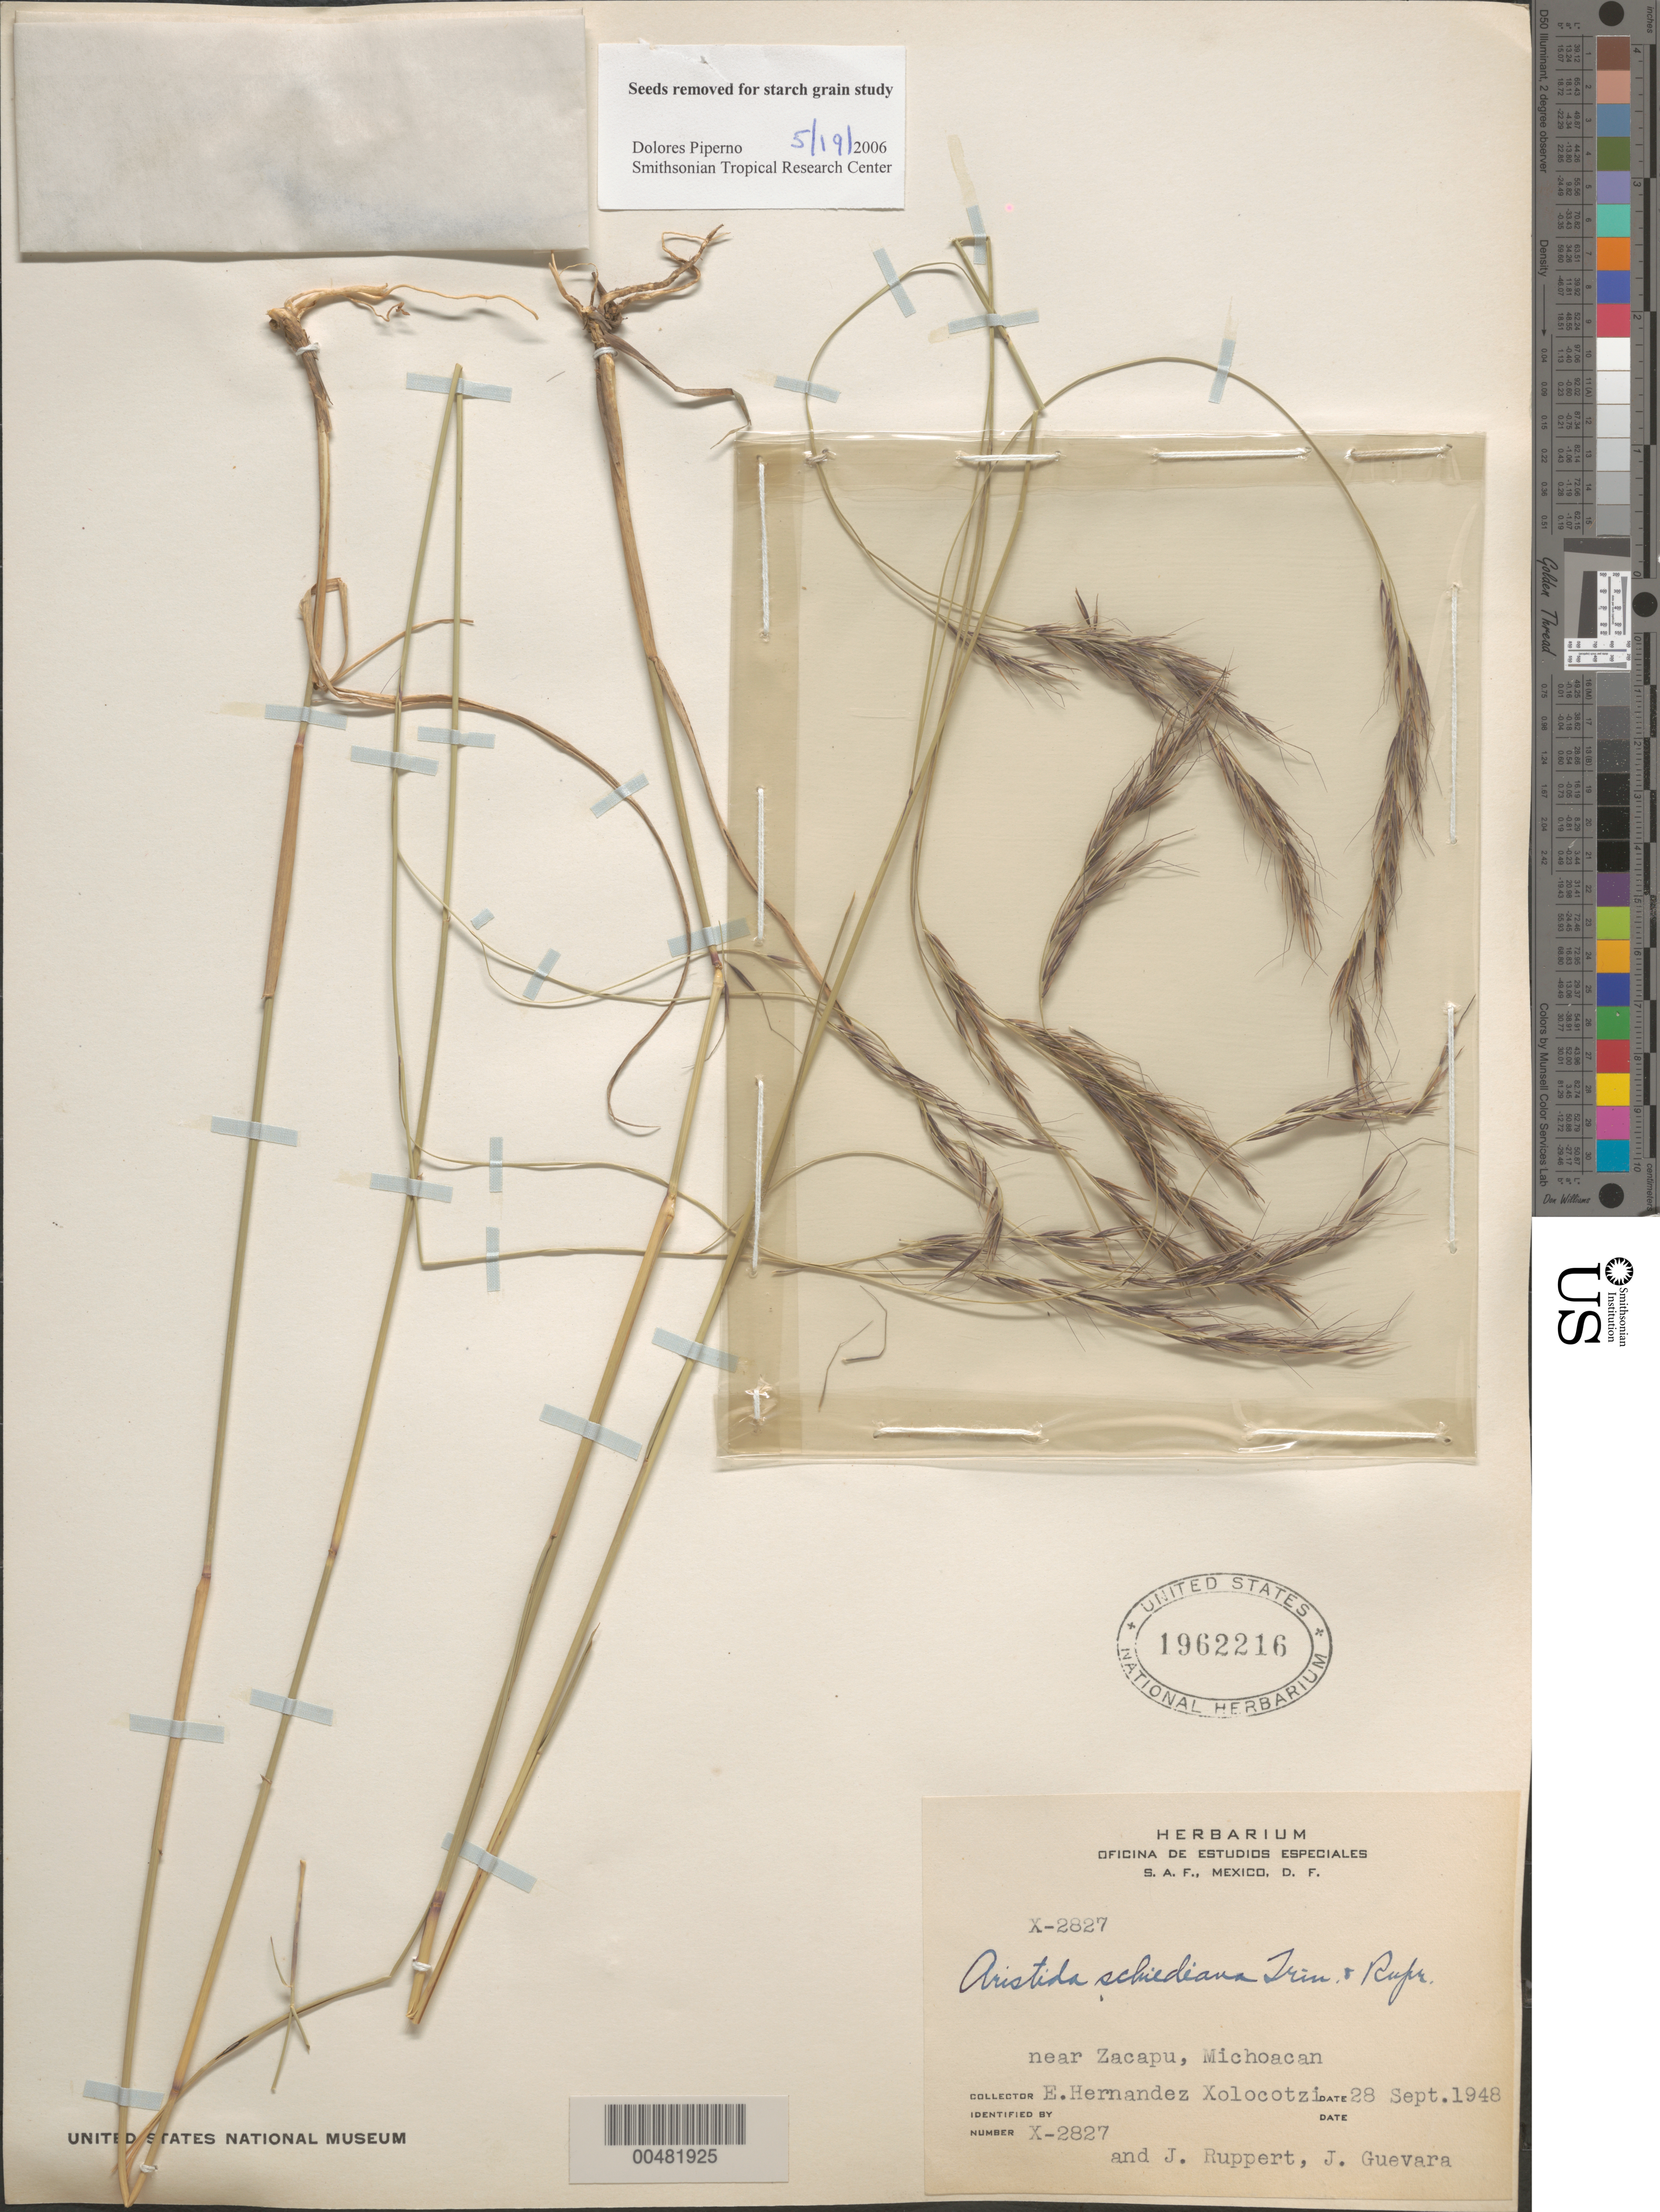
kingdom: Plantae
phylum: Tracheophyta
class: Liliopsida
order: Poales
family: Poaceae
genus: Aristida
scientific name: Aristida schiedeana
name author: Trin. & Rupr.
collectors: E. I. Hernández-X., J. Ruppert & J. Guevara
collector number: X-2827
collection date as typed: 28 Sep 1948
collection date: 1948-09-28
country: Mexico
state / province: Michoacán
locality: Near Zacapu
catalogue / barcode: US 1962216